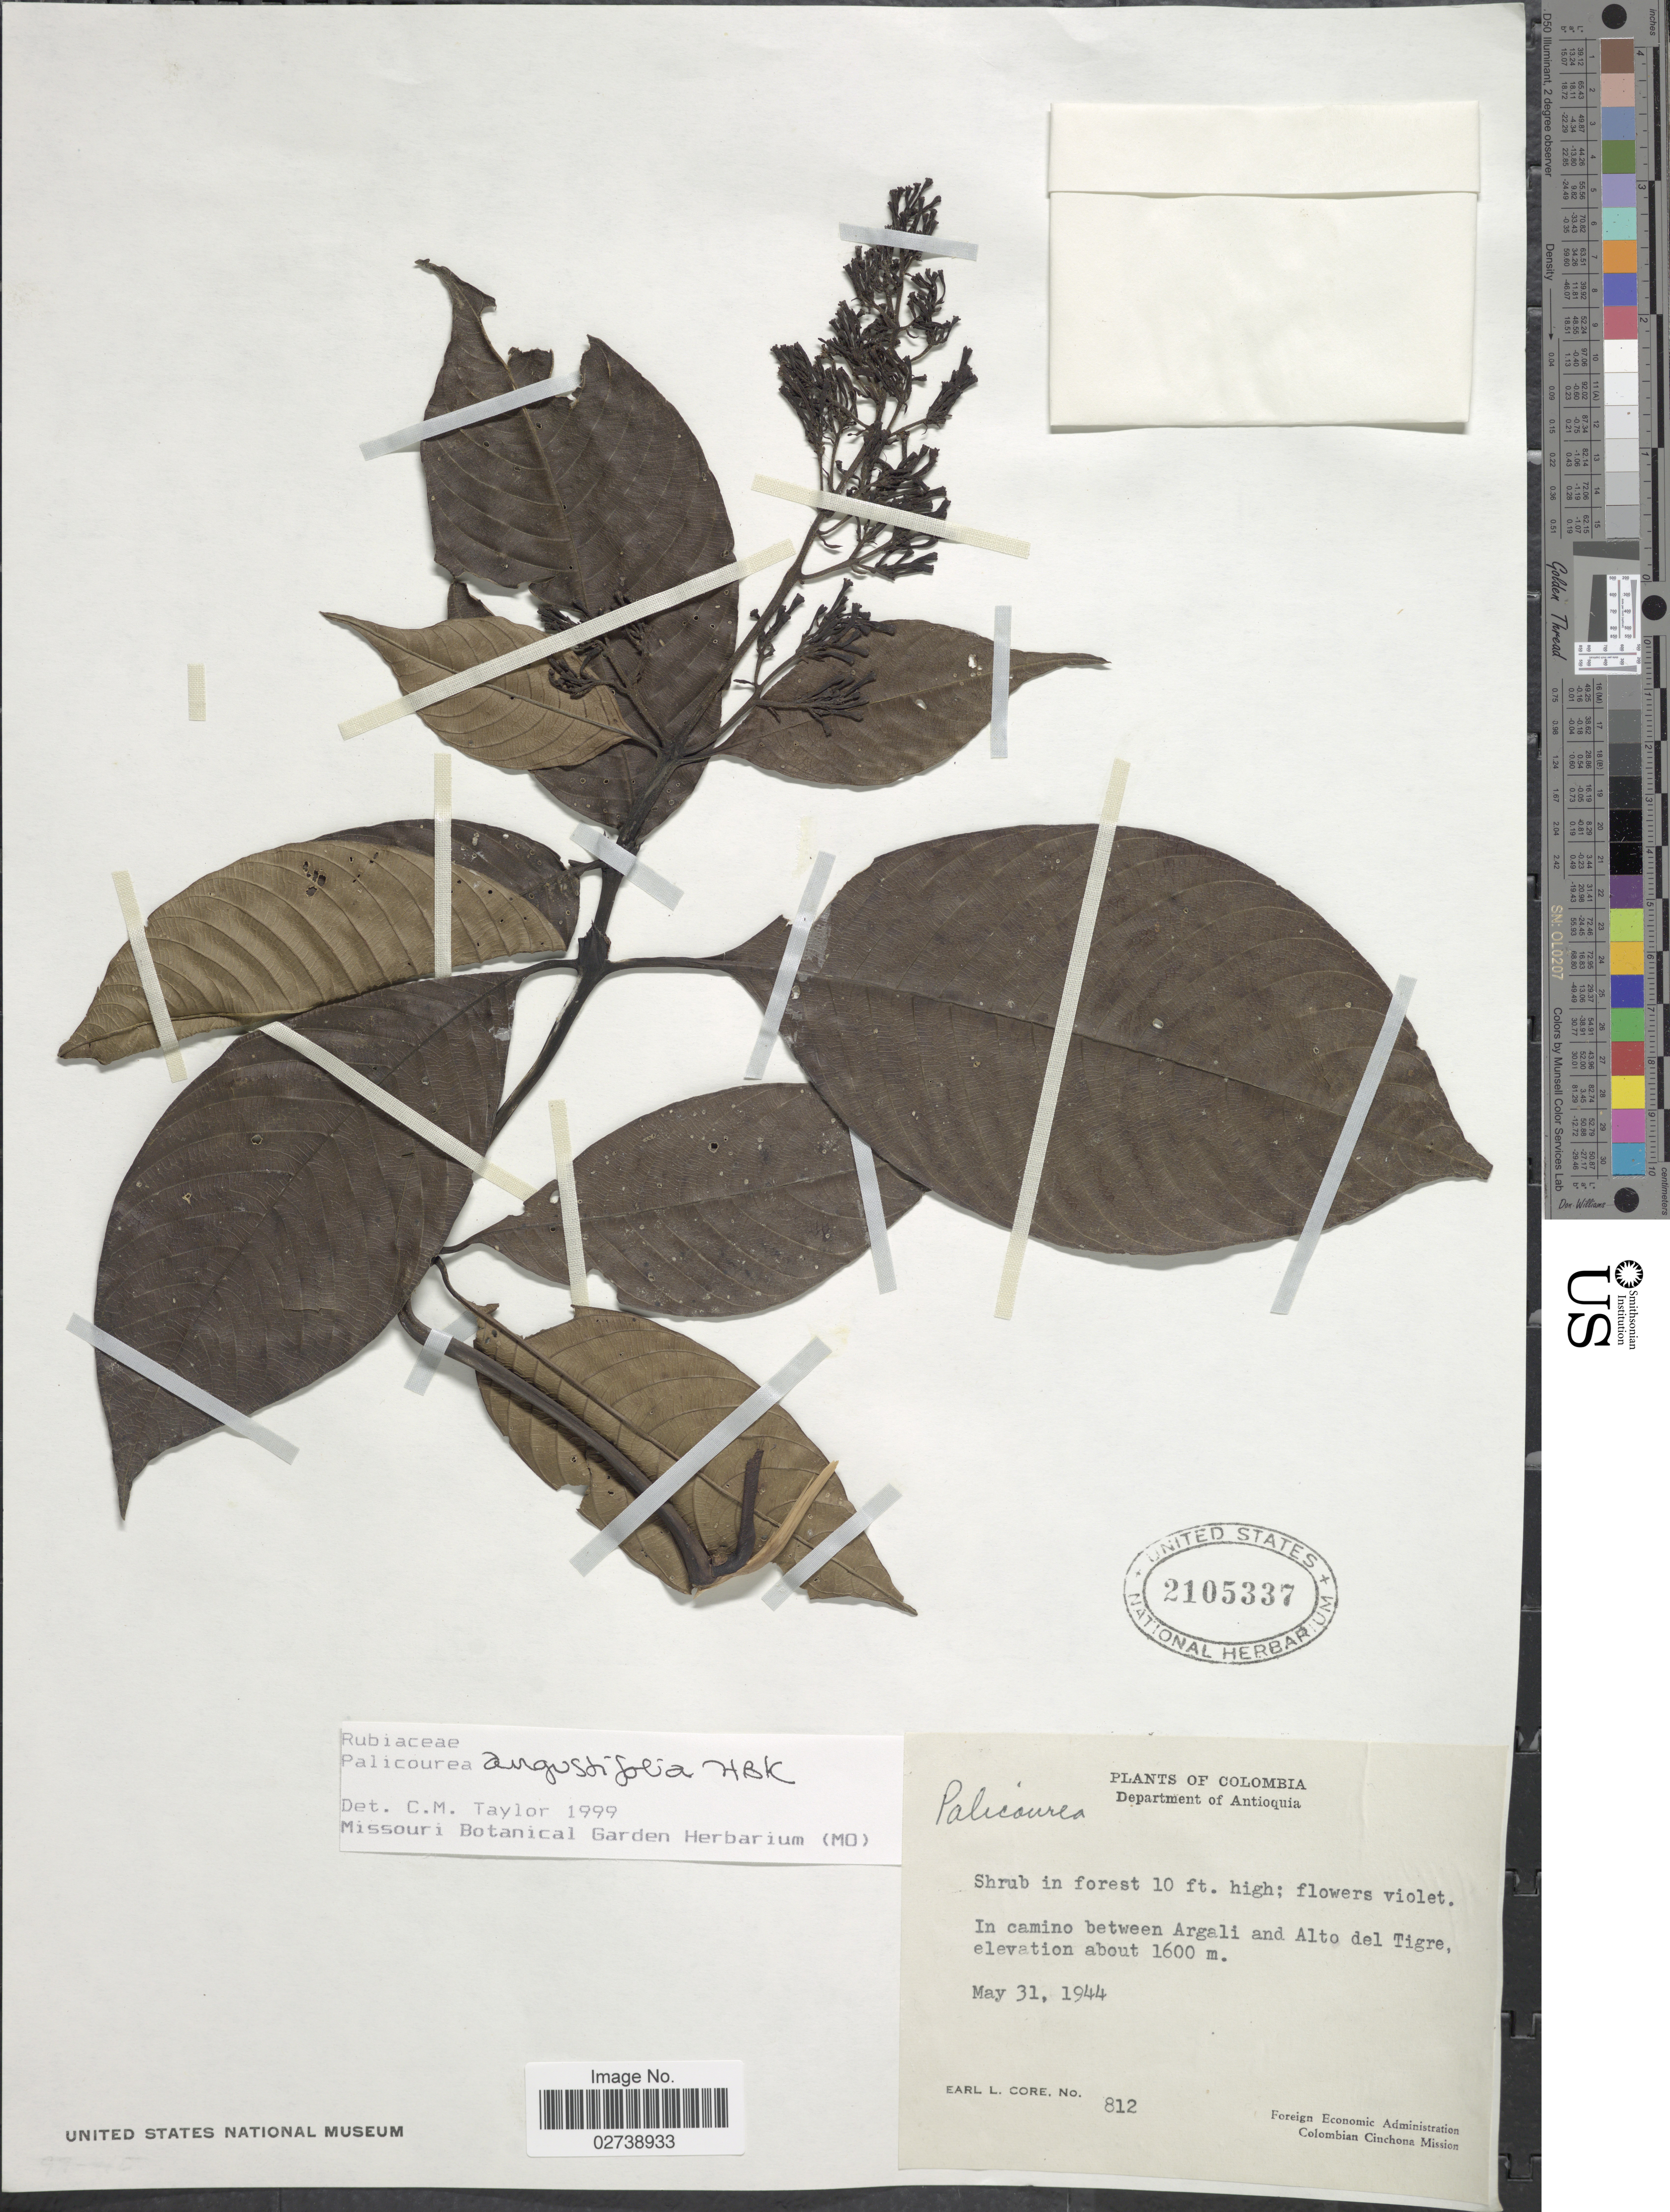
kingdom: Plantae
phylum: Tracheophyta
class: Magnoliopsida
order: Gentianales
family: Rubiaceae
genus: Palicourea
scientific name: Palicourea angustifolia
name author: Kunth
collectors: E. L. Core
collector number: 812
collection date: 1944-05-31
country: Colombia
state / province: Antioquia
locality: Department of Antioquia. In camino between Argali and Alto del Tigre.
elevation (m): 1600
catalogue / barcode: US 2105337